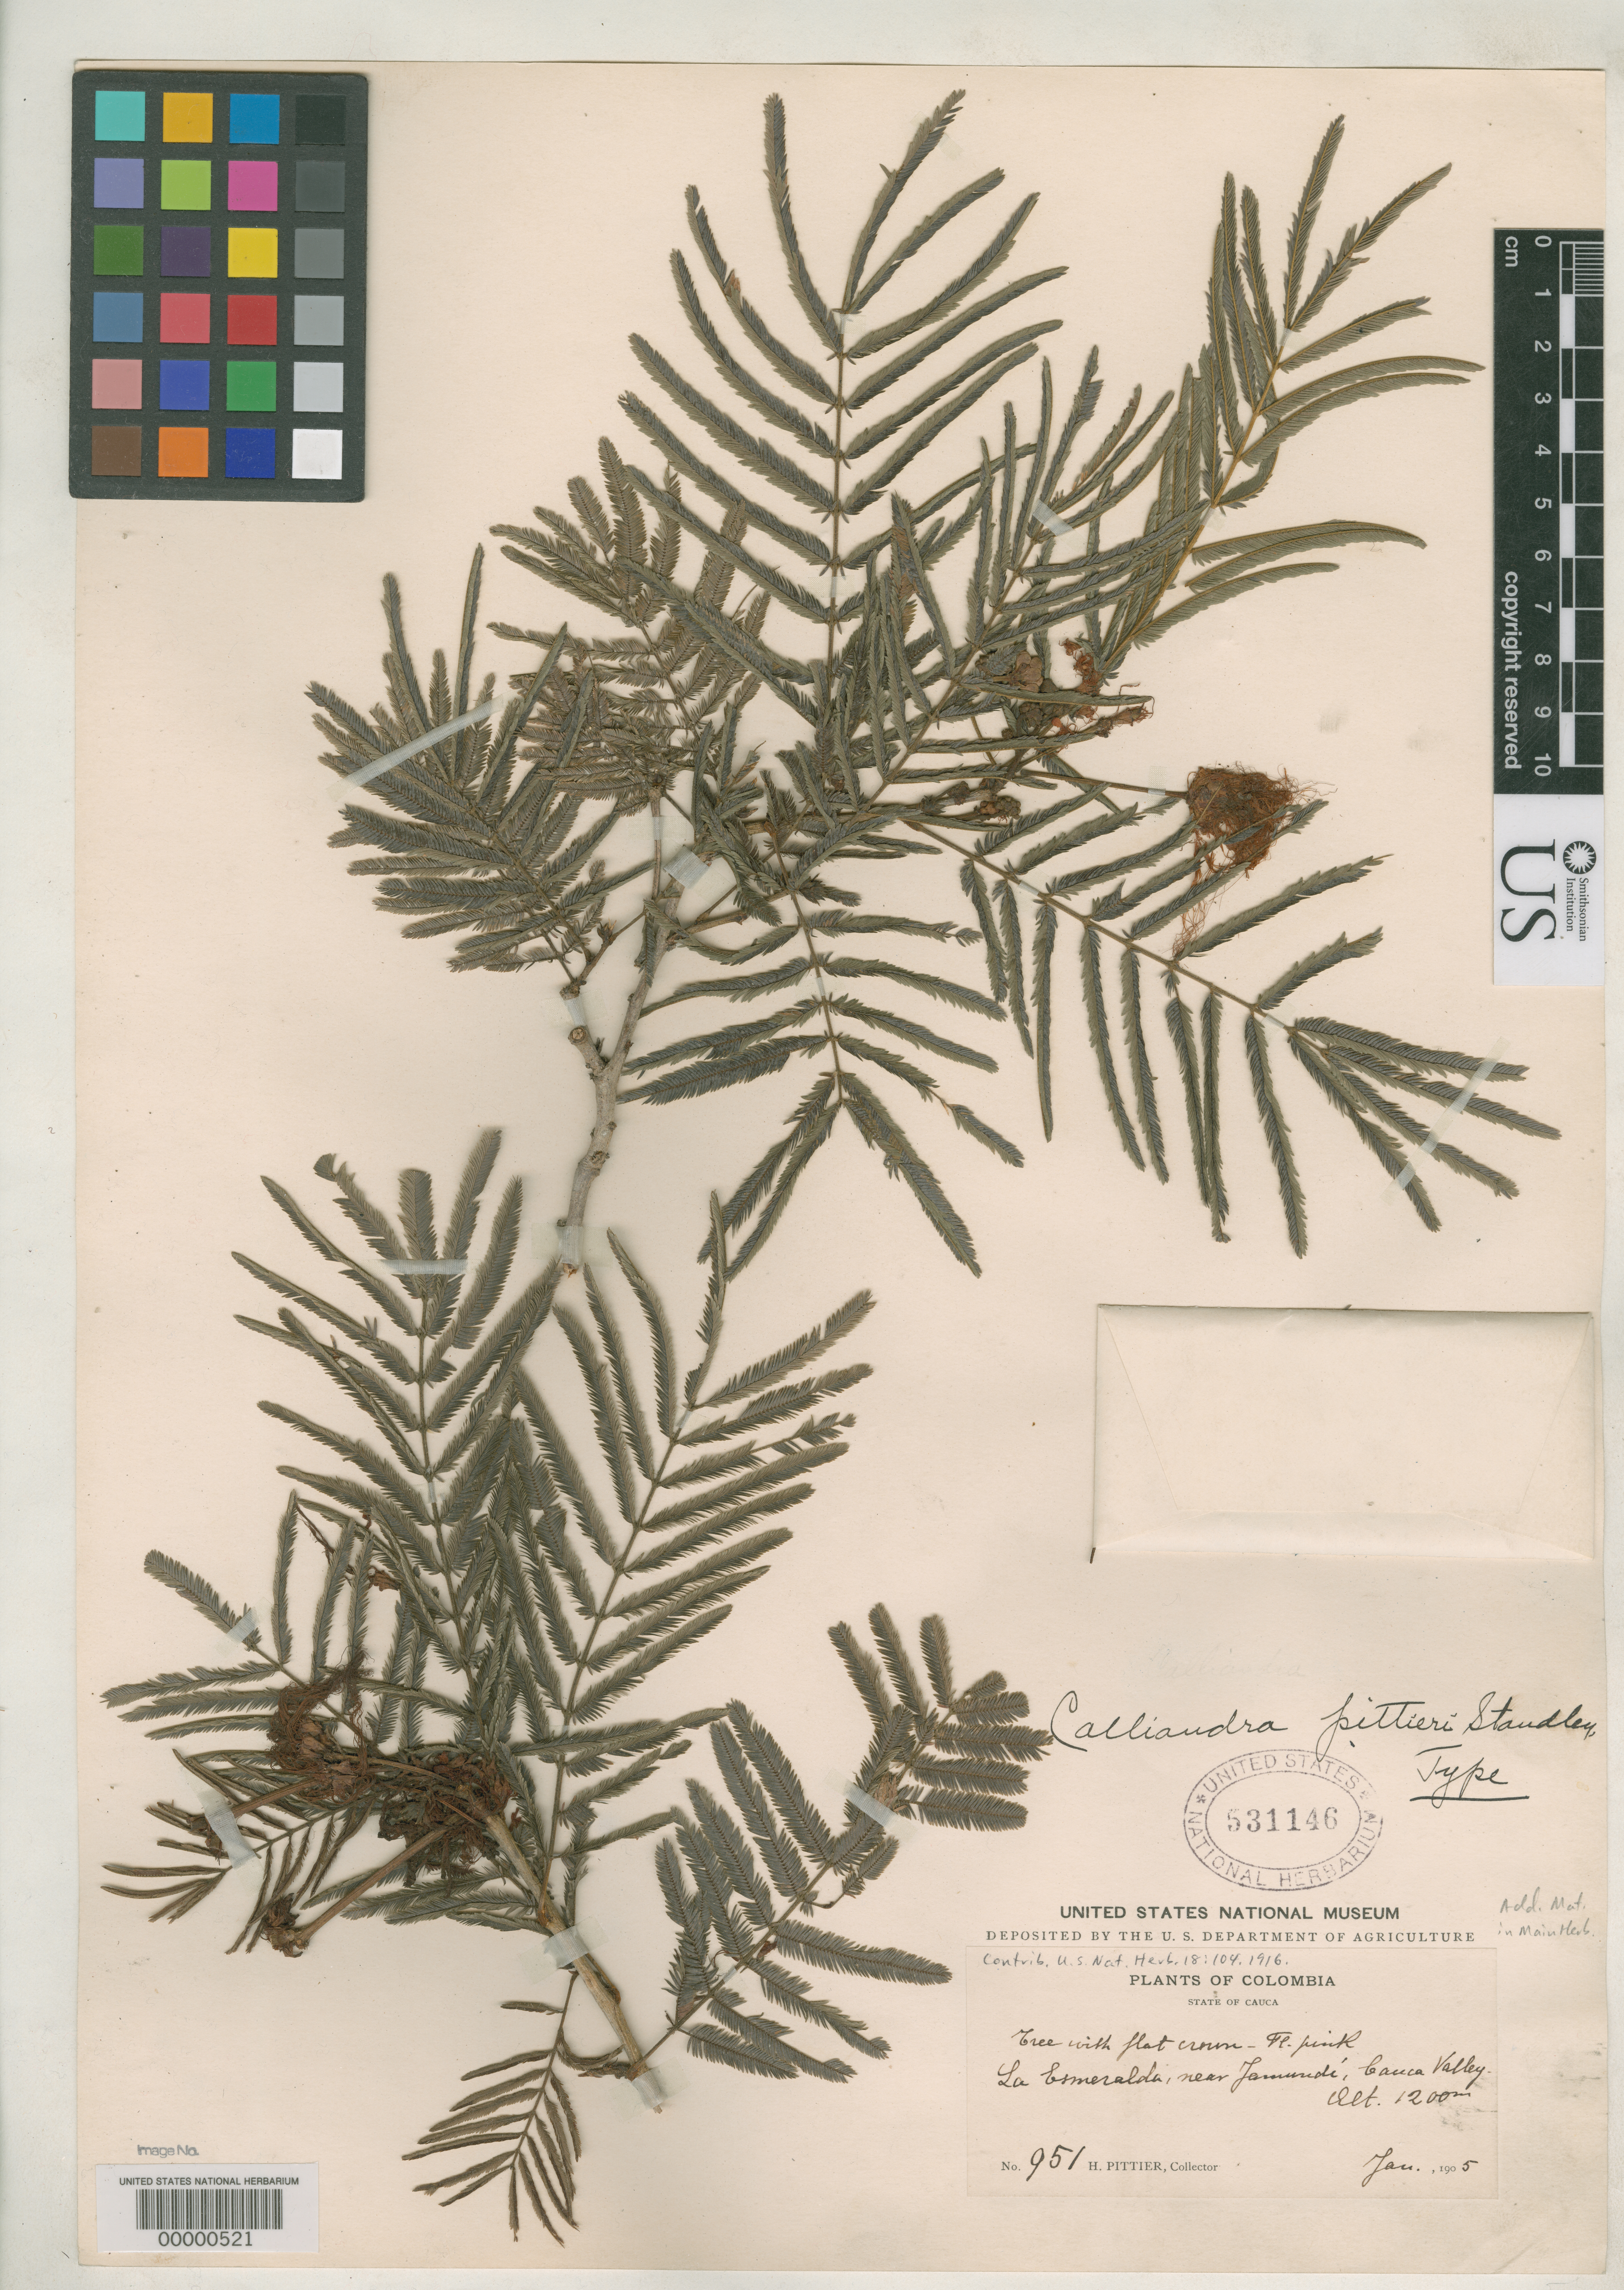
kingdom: Plantae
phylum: Tracheophyta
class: Magnoliopsida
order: Fabales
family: Fabaceae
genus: Calliandra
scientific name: Calliandra pittieri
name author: Standl.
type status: Holotype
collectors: H. F. Pittier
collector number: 951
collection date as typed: Jan 1905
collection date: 1905-01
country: Colombia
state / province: Cauca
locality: Cauca Valley, near Jamundi, La Esmeralda.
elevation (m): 1200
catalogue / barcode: US 531146